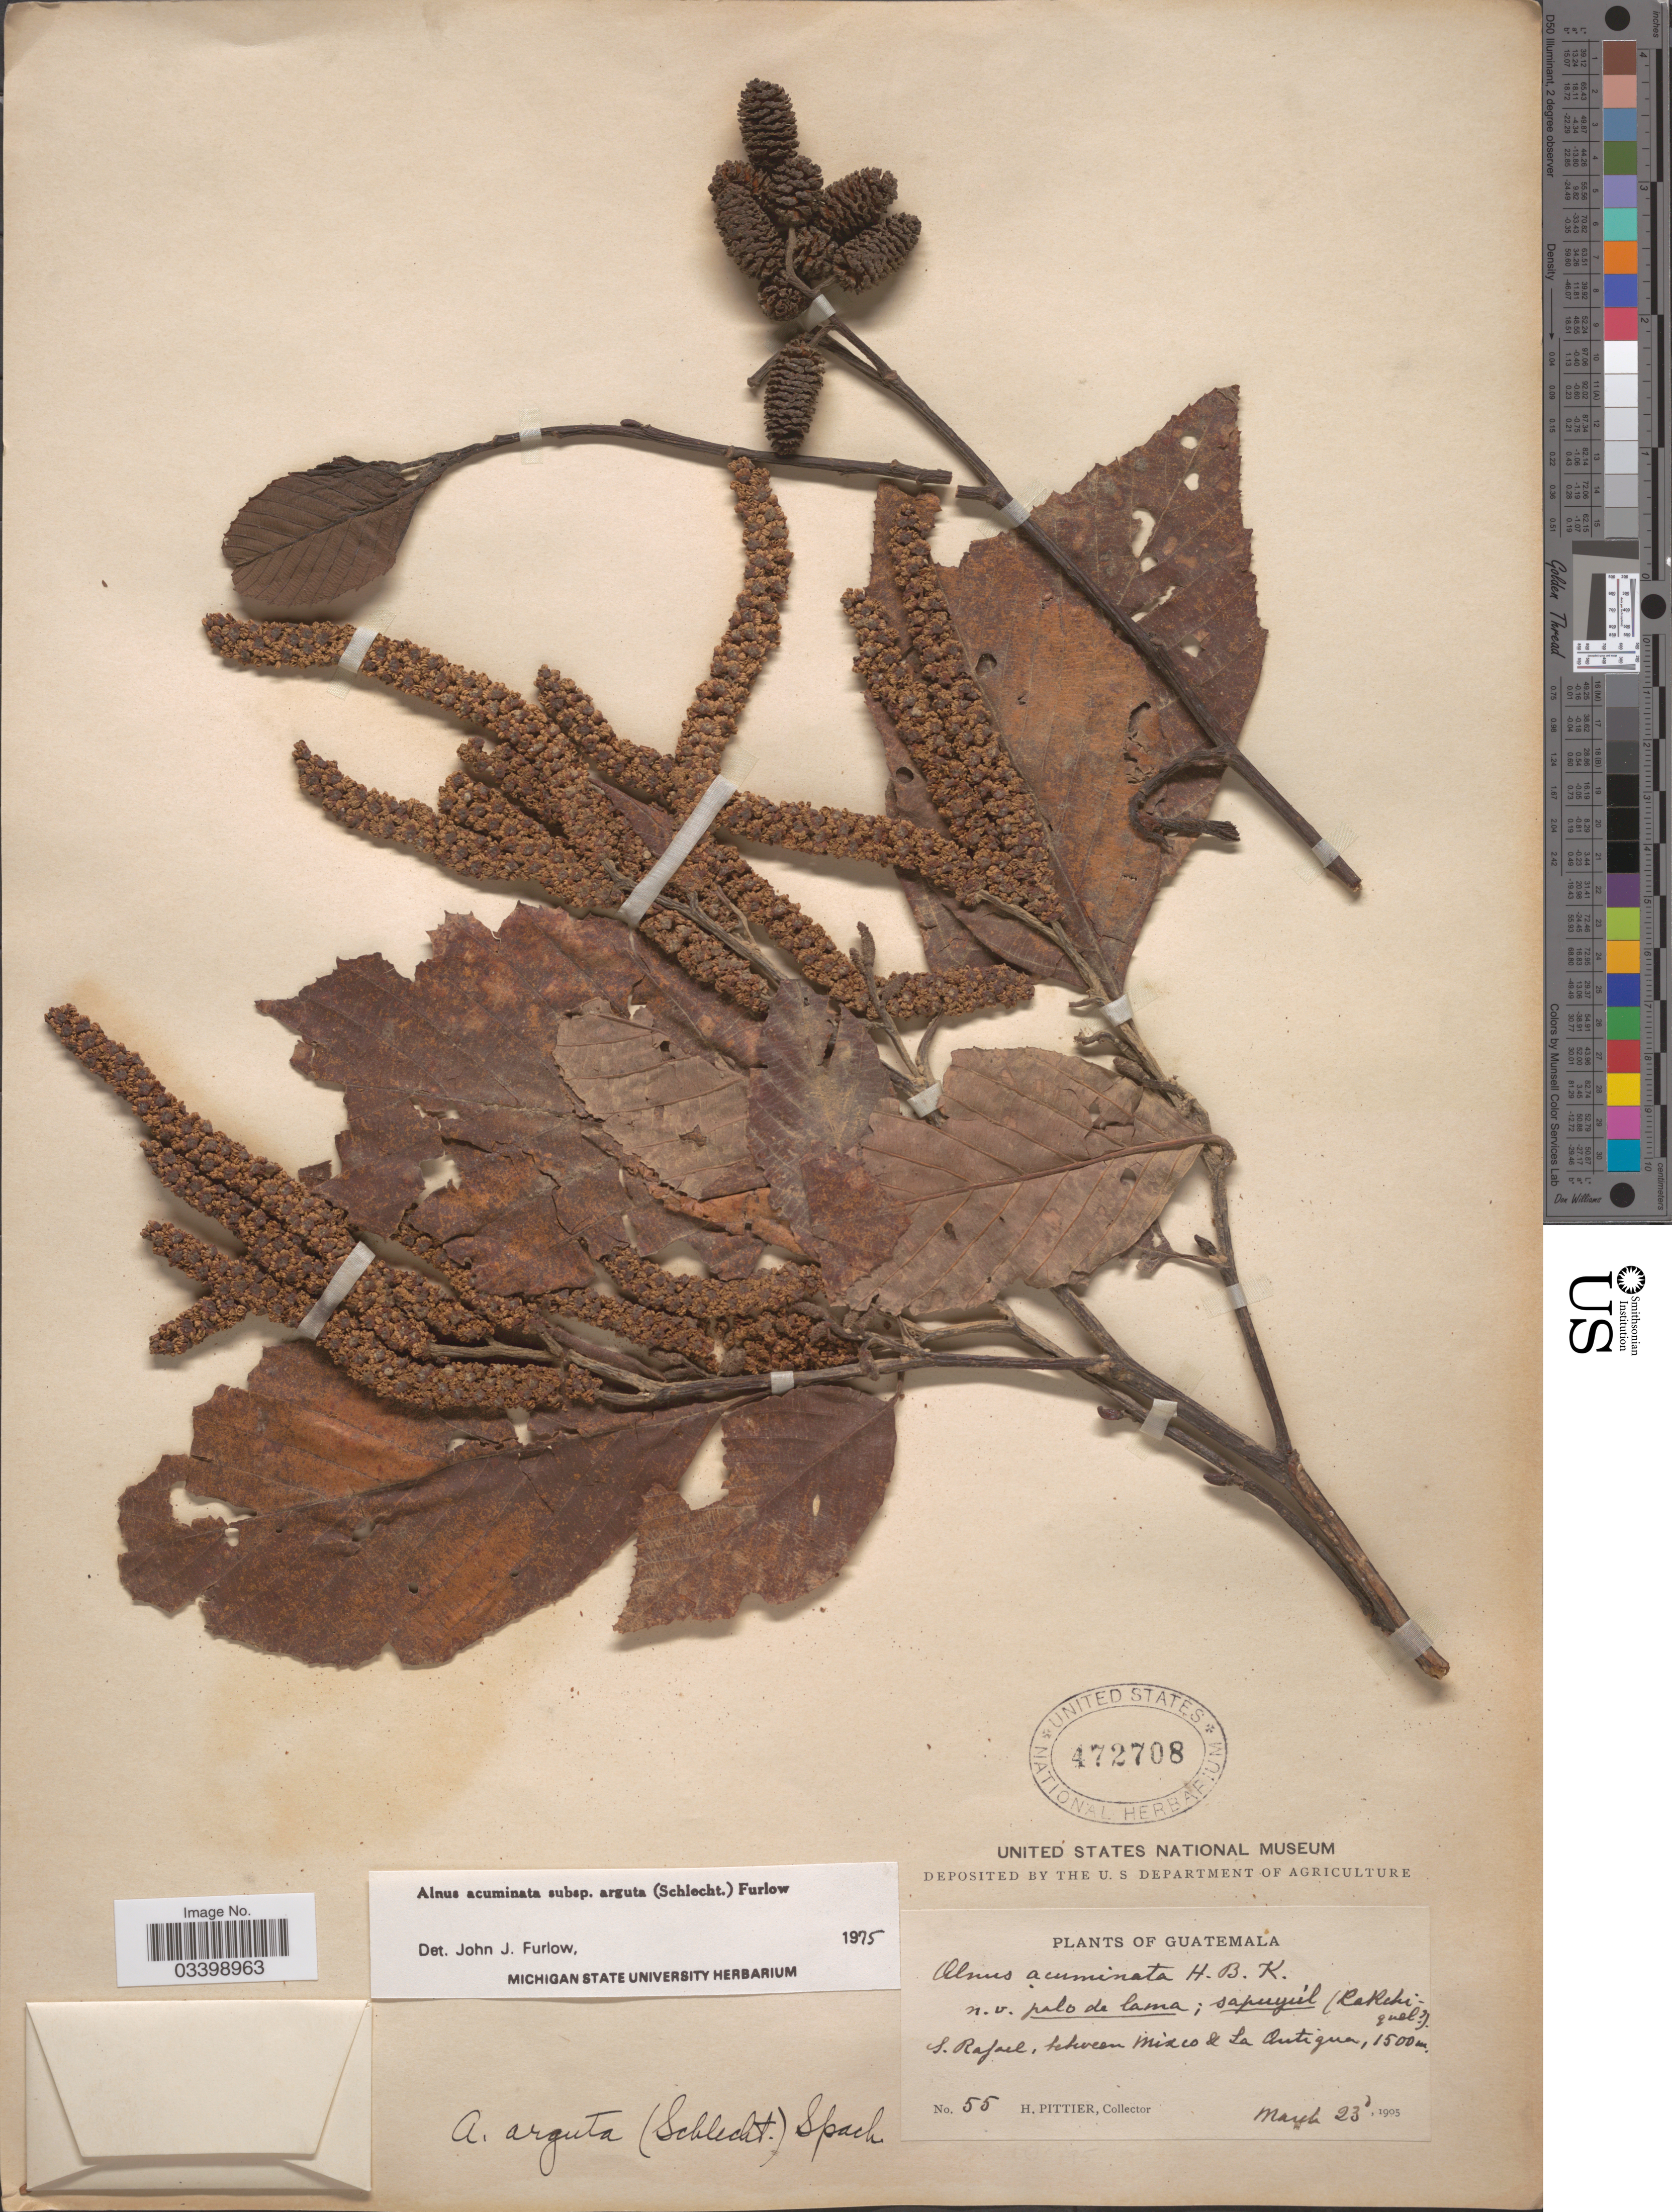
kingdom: Plantae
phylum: Tracheophyta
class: Magnoliopsida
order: Fagales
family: Betulaceae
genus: Alnus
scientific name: Alnus acuminata subsp. arguta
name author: (Schltdl.) Furlow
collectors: H. F. Pittier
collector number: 55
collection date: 1905-03-23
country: Guatemala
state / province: Guatemala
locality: S. Rafael, between Mixco & La Antigua.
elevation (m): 1500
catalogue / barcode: US 472708